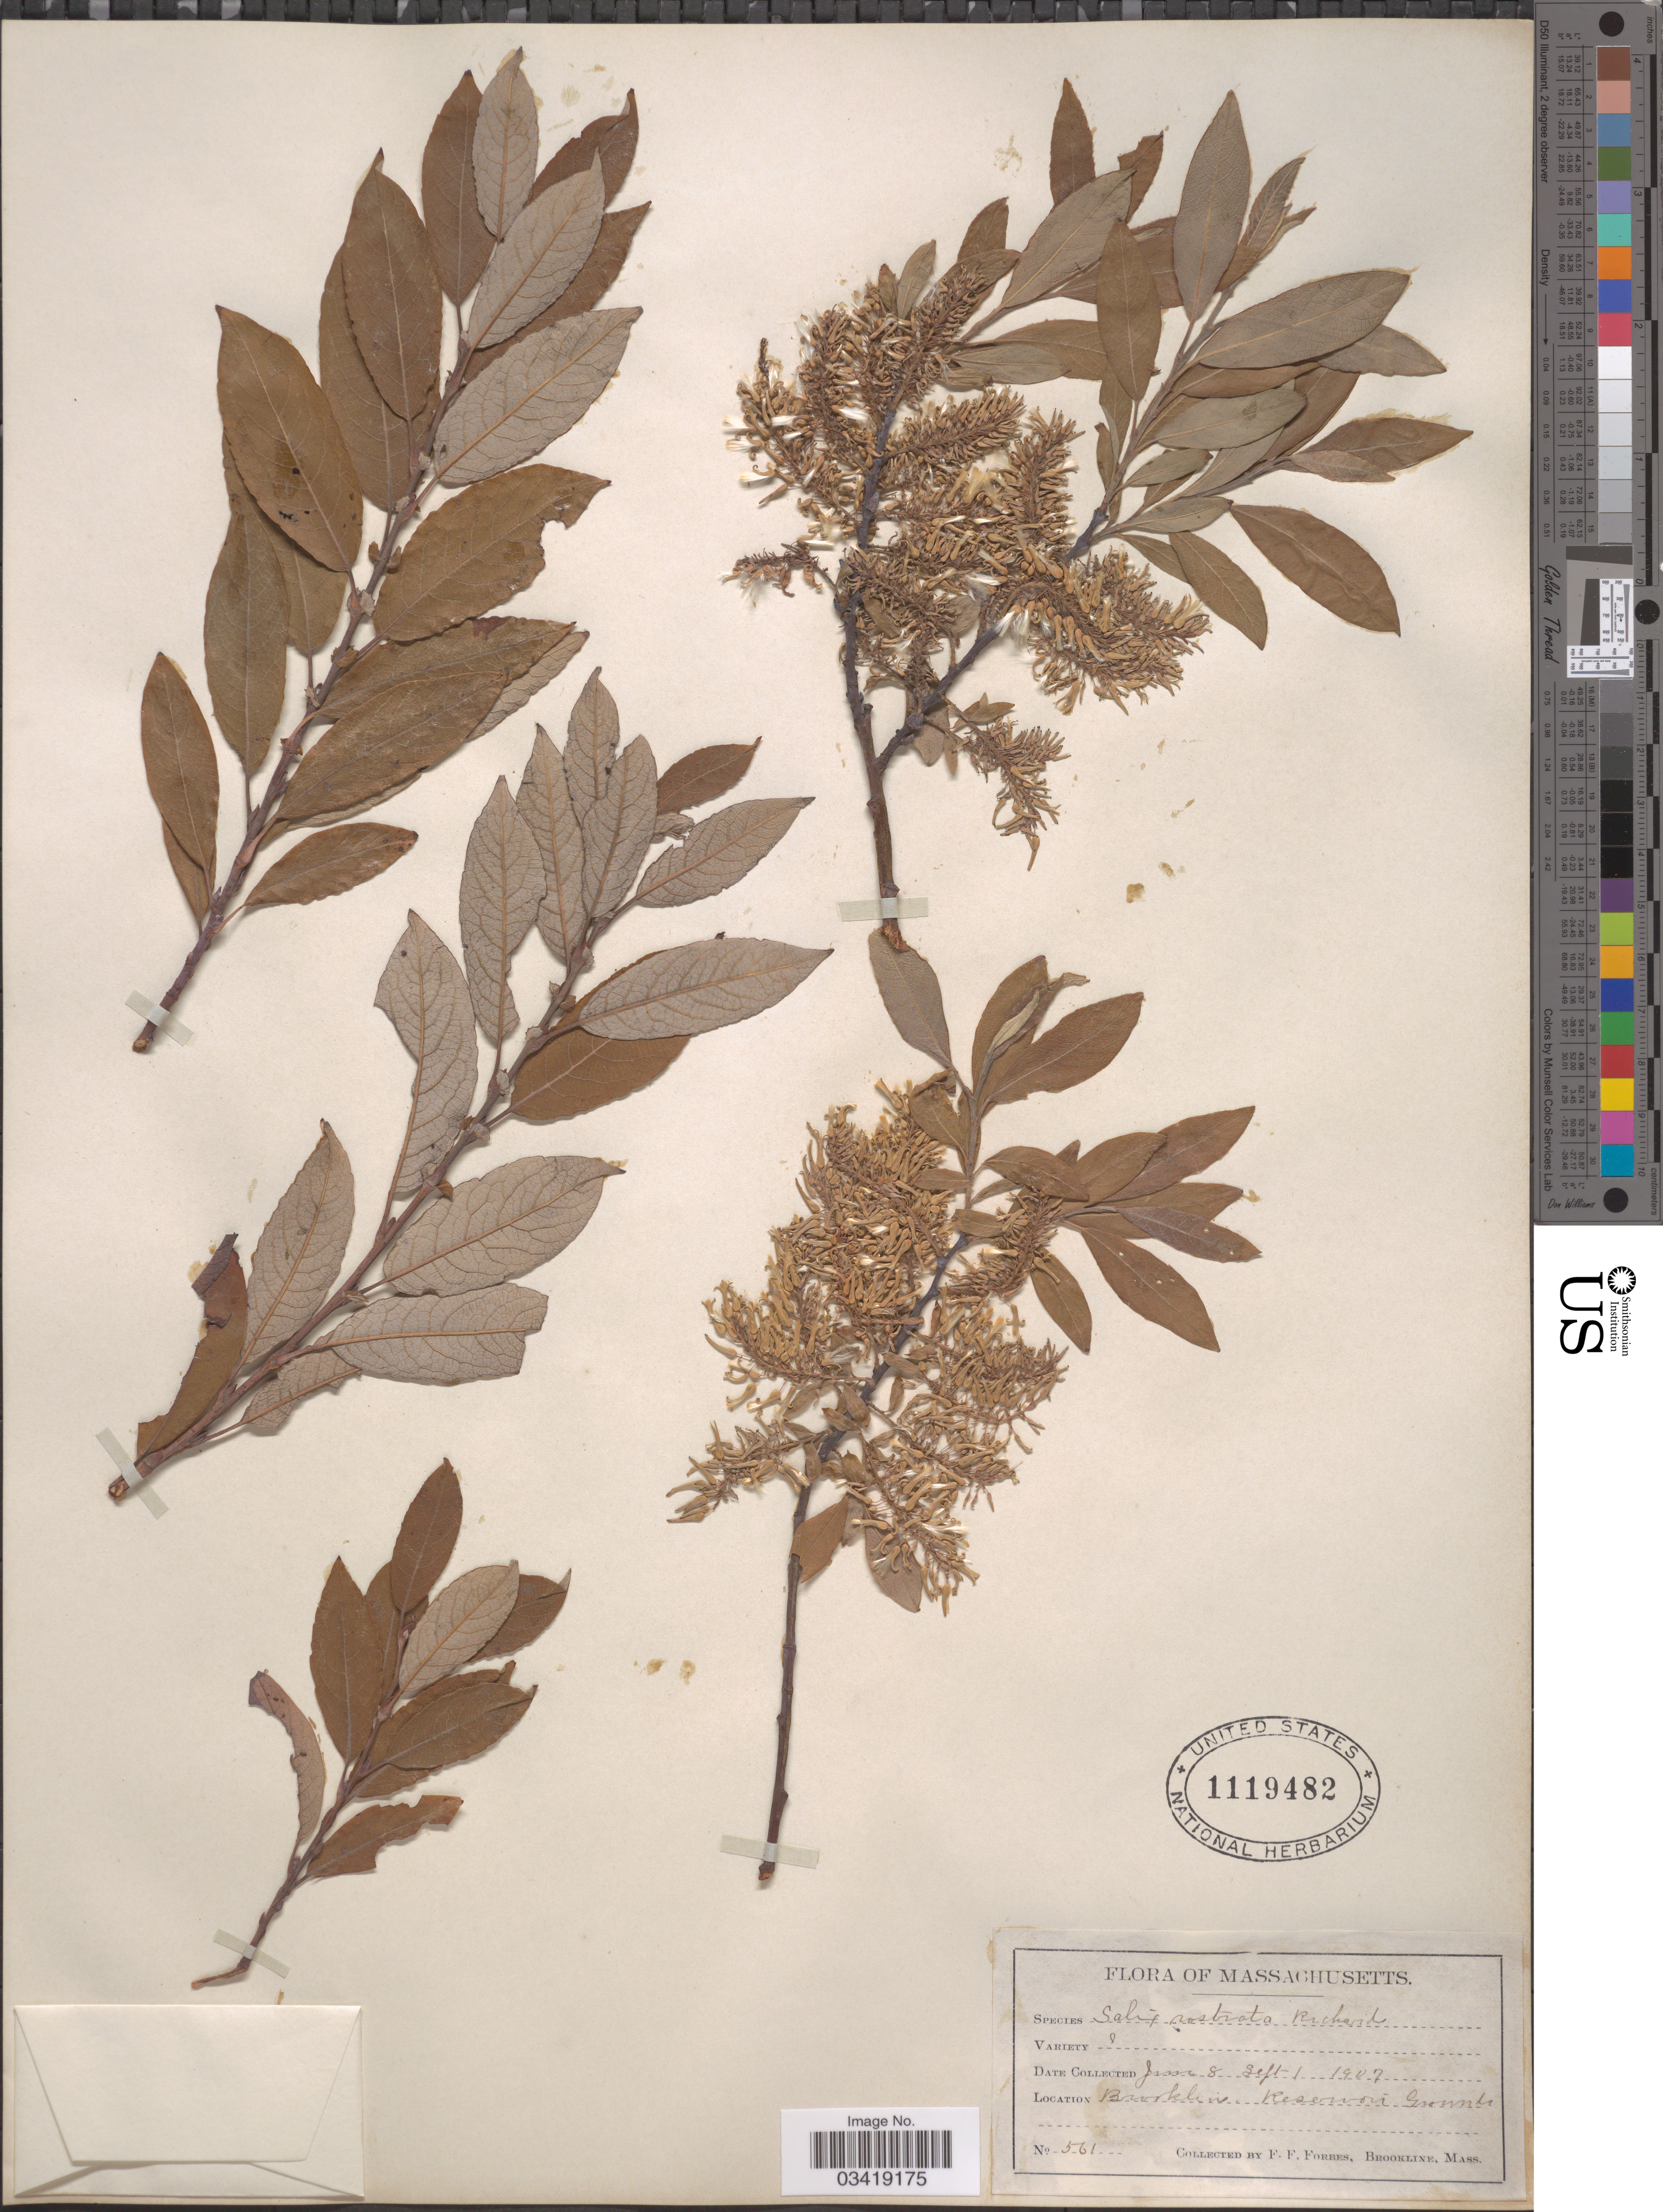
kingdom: Plantae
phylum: Tracheophyta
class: Magnoliopsida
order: Malpighiales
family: Salicaceae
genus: Salix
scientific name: Salix bebbiana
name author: Sarg.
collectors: F. Forbes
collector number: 561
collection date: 1907-06-08/1907-09-01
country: United States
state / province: Massachusetts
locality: Brookline Reservoir Grounds.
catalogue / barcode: US 1119482